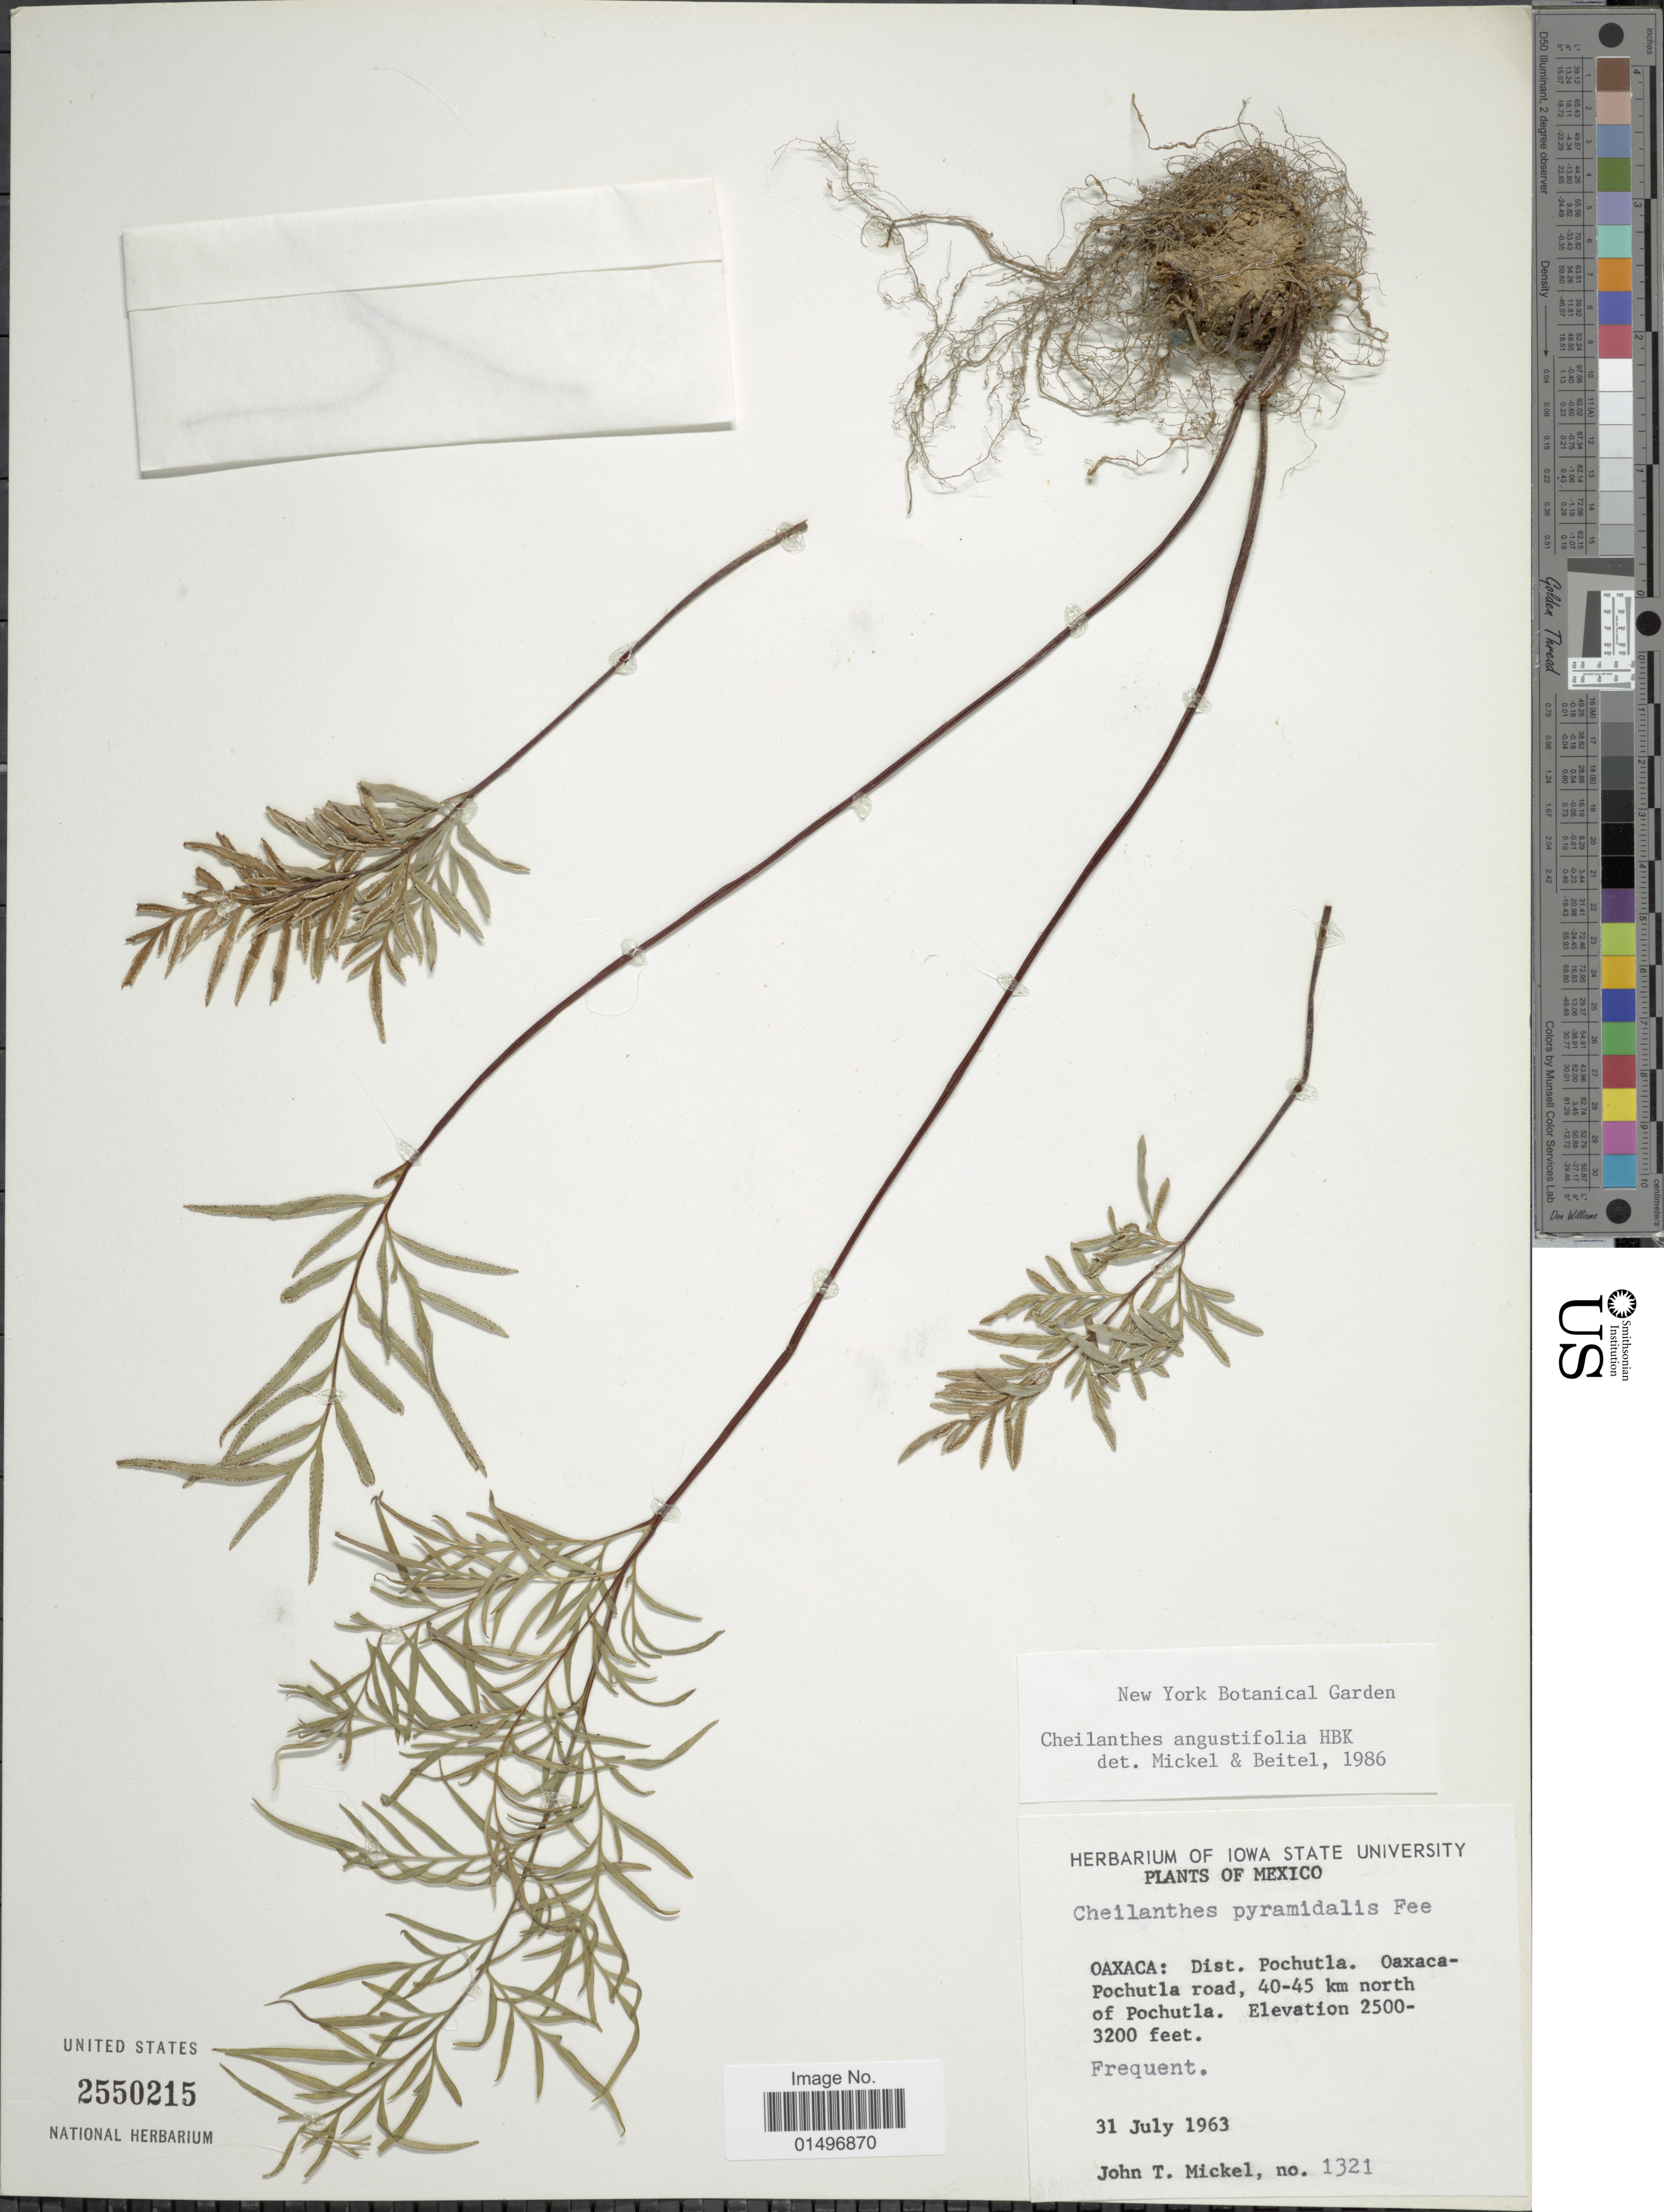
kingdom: Plantae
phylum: Tracheophyta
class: Polypodiopsida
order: Polypodiales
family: Pteridaceae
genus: Gaga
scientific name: Gaga angustifolia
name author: (Kunth) Fay W. Li & Windham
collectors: J. T. Mickel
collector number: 1321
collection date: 1963-07-31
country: Mexico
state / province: Oaxaca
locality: Mexico, Oaxaca: Dist. Pochutla, Oaxaca-Pochutla road, 40-45 km north of Pochutla.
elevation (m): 762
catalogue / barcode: US 2550215